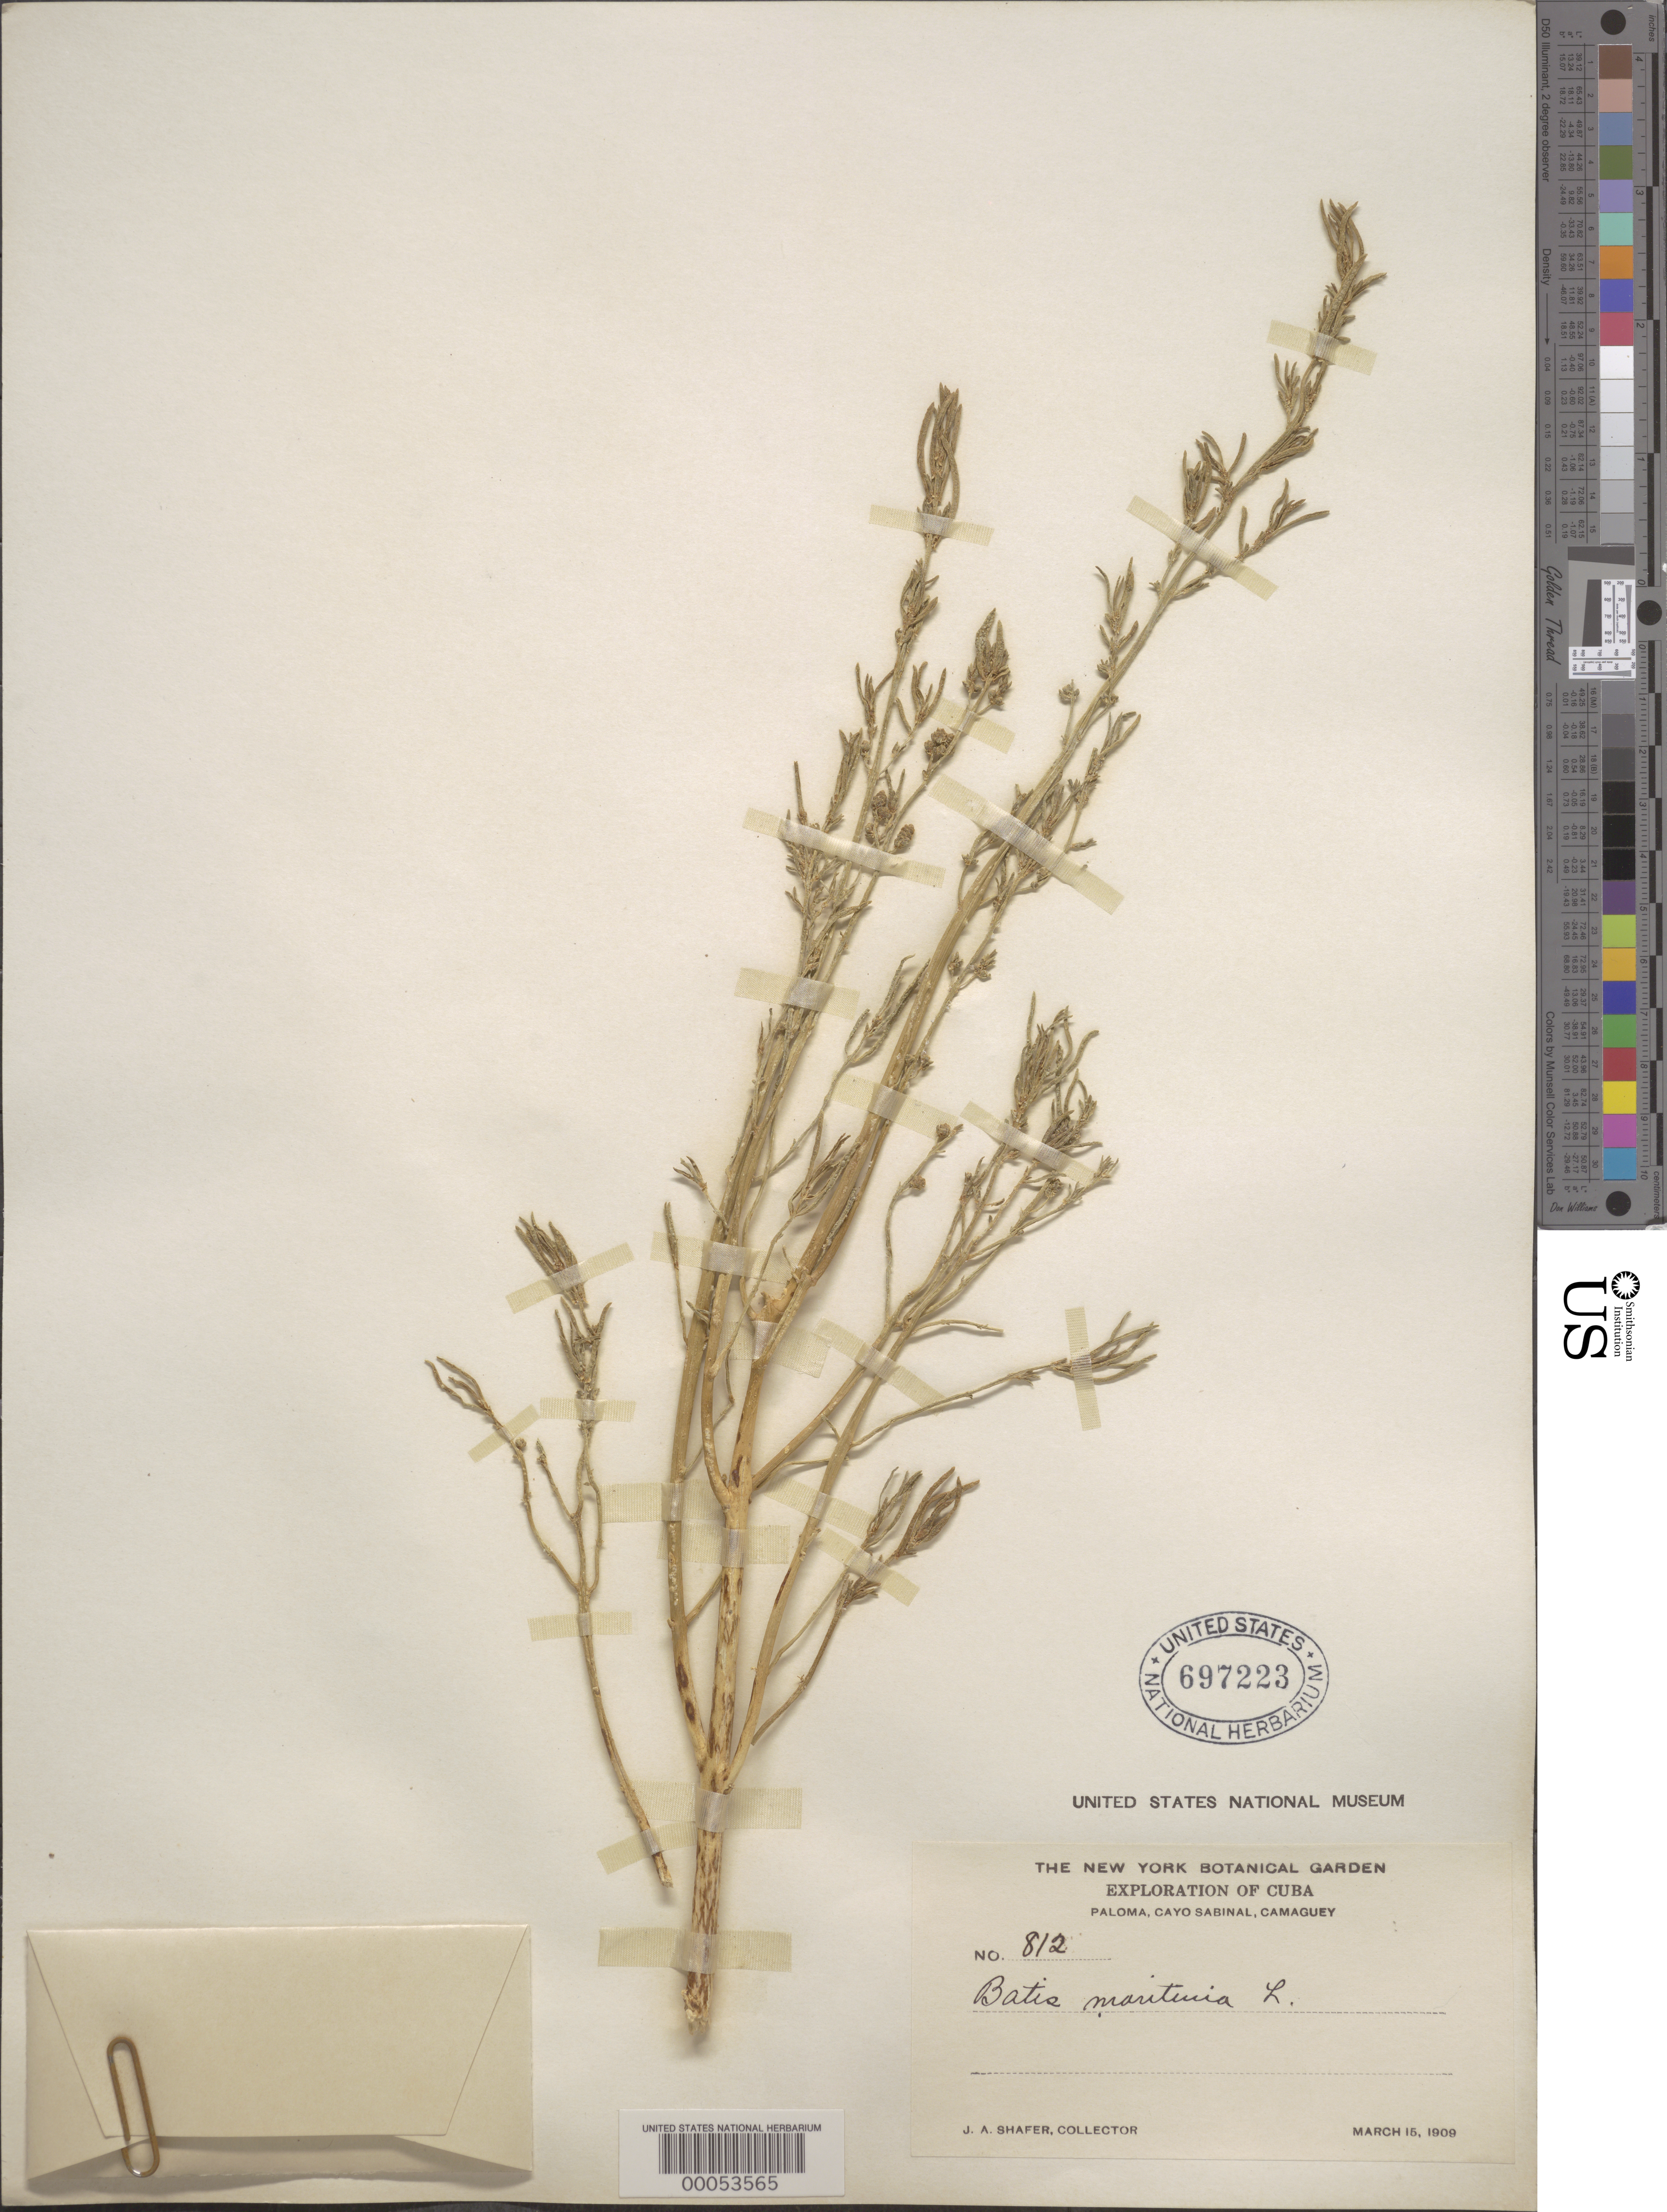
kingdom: Plantae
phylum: Tracheophyta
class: Magnoliopsida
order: Brassicales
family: Bataceae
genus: Batis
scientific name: Batis maritima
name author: L.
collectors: J. A. Shafer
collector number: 812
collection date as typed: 15 Mar 1909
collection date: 1909-03-15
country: Cuba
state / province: Camagüey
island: Greater Antilles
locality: Paloma, Cayo Sabinal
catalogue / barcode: US 697223